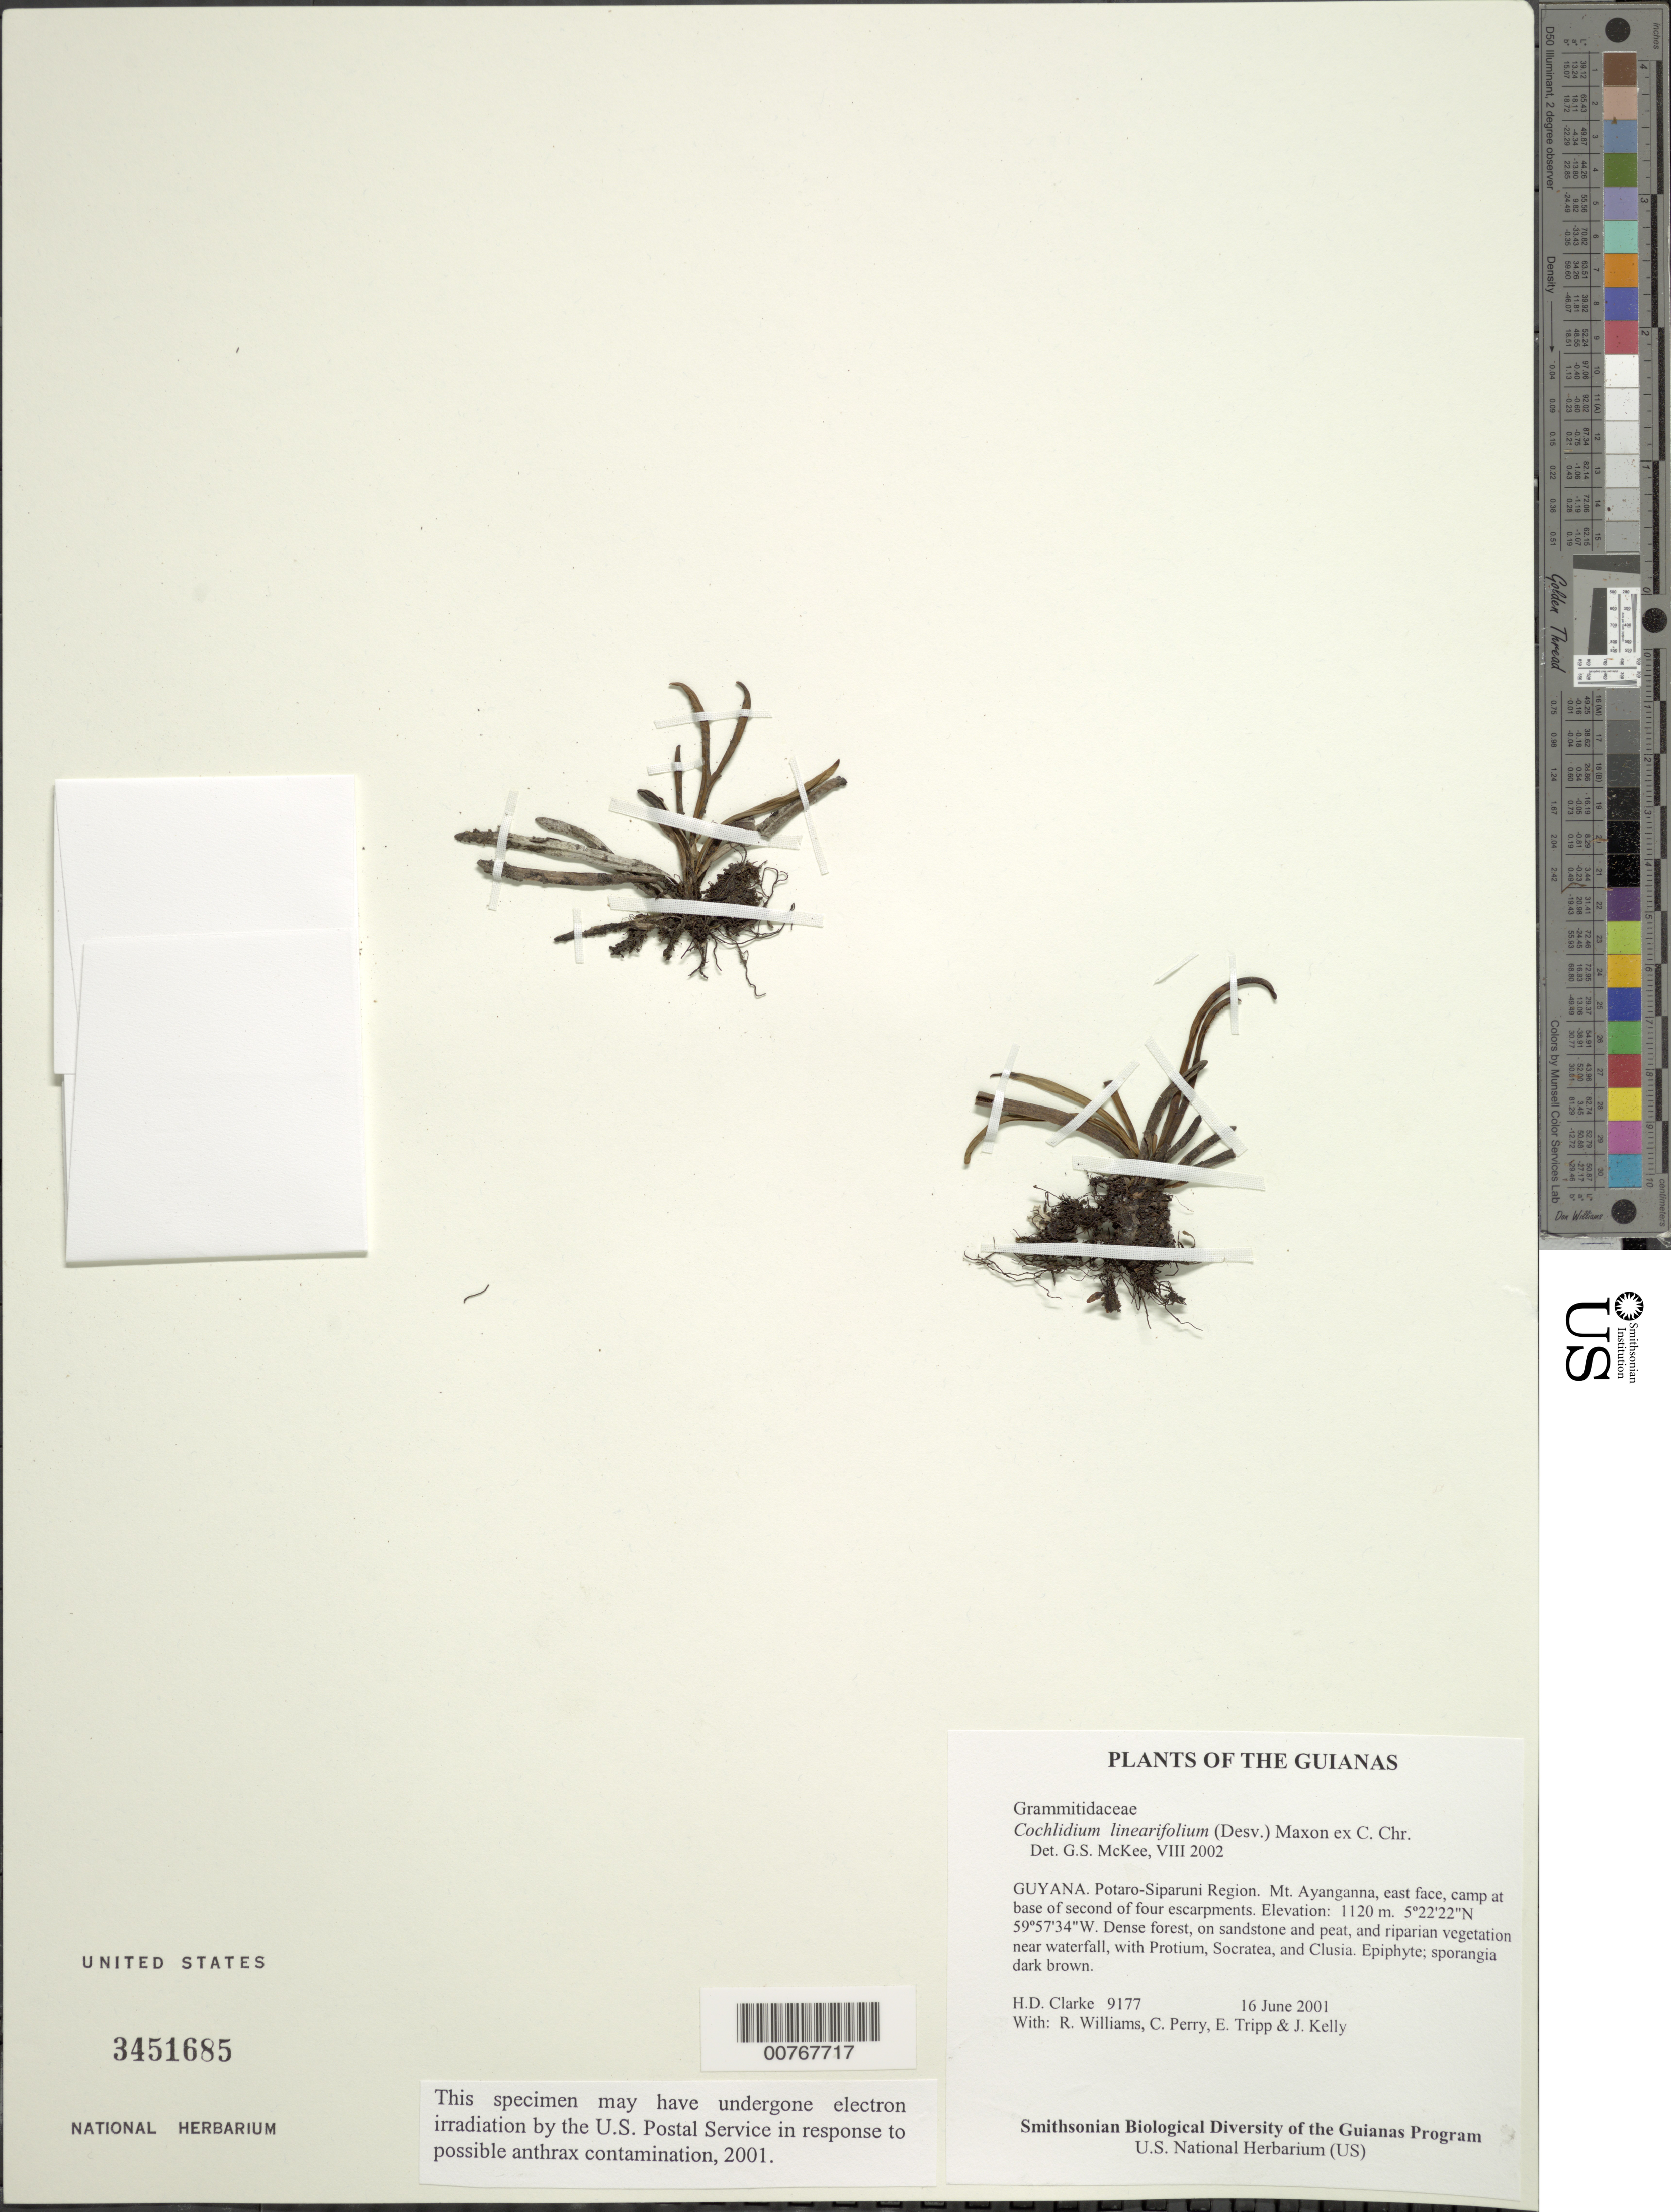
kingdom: Plantae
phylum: Tracheophyta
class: Polypodiopsida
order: Polypodiales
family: Polypodiaceae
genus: Cochlidium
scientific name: Cochlidium linearifolium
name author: (Desv.) Maxon ex C. Chr.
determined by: McKee, G. S., (US), NMNH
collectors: H. D. Clarke, R. Williams, C. Perry, E. Tripp & J. Kelly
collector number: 9177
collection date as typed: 16 June 2001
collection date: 2001-06-16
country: Guyana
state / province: Potaro-Siparuni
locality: Mt. Ayanganna, east face, camp at base of second of four escarpments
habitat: Dense forest, on sandstone and peat, and riparian vegetation near waterfall, with Protium, Socratea, and Clusia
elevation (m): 1120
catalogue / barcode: US 3451685